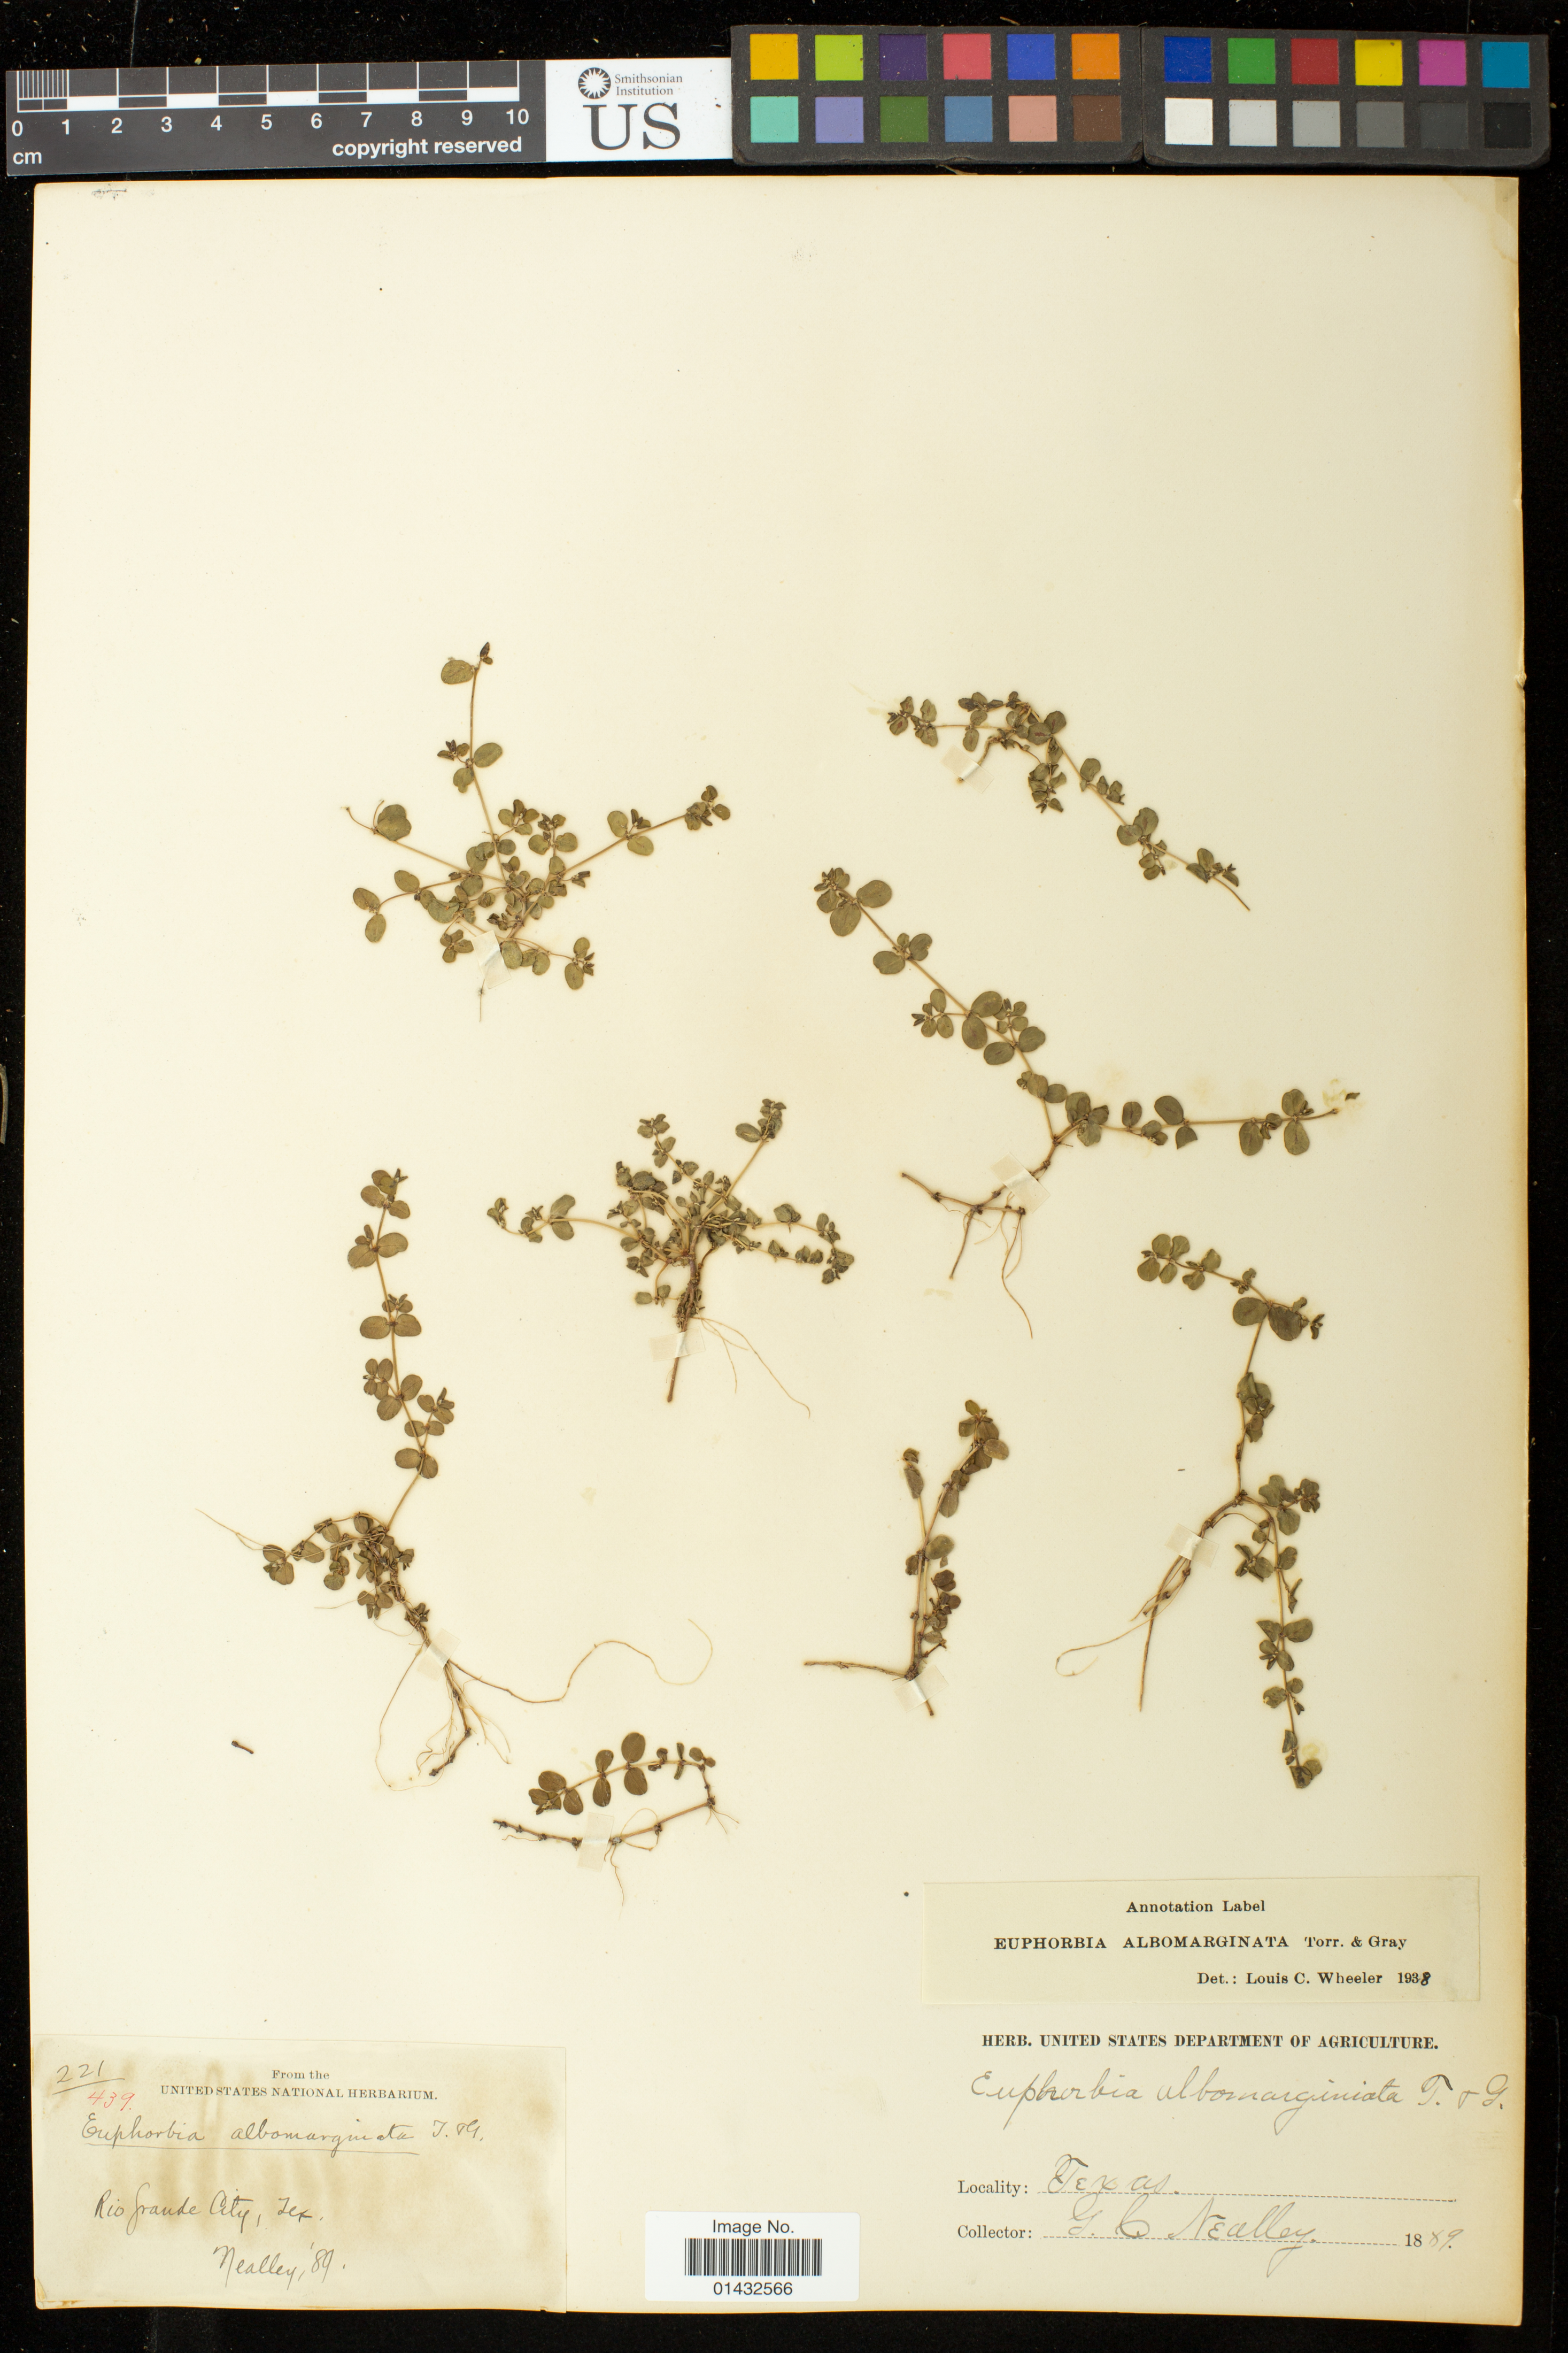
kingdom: Plantae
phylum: Tracheophyta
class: Magnoliopsida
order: Malpighiales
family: Euphorbiaceae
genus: Euphorbia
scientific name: Euphorbia albomarginata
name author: Torr. & A. Gray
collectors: G. C. Nealley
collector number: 221/439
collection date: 1889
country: United States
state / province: Texas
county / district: Starr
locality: Rio Grande City